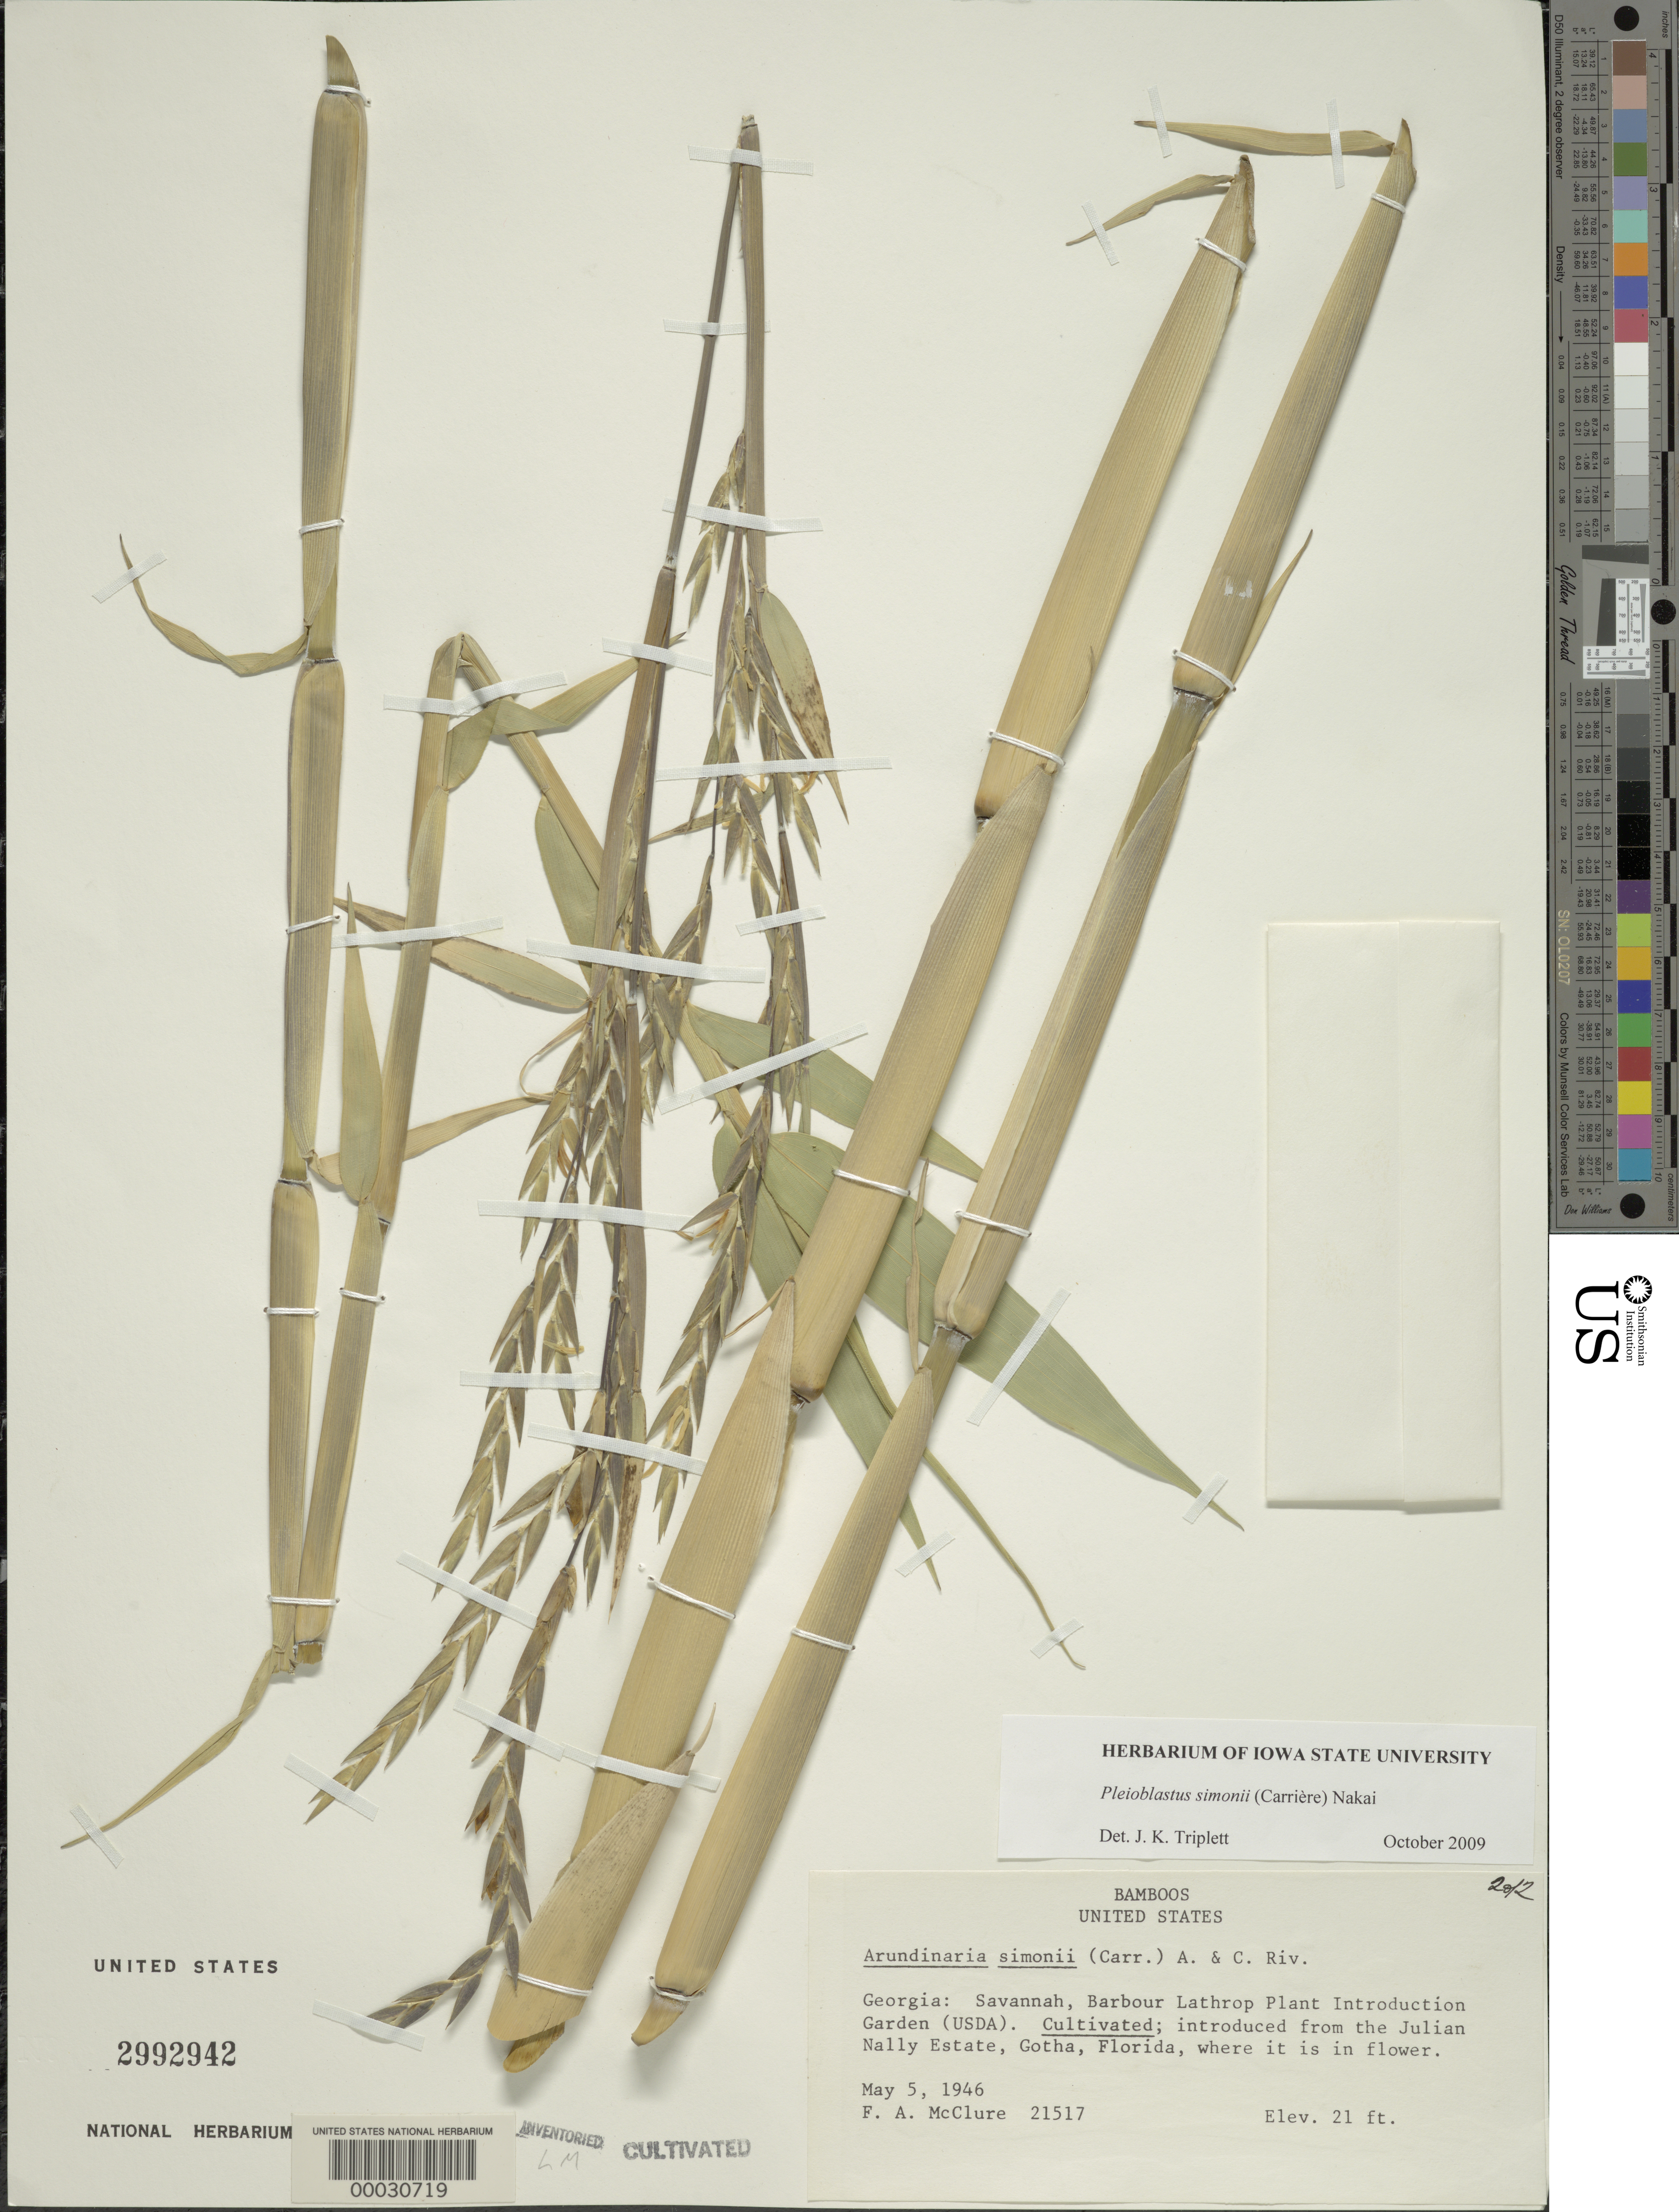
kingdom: Plantae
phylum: Tracheophyta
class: Liliopsida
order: Poales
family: Poaceae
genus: Pleioblastus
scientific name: Pleioblastus simonii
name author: (Carrière) Nakai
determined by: Triplett, J. K.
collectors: F. A. McClure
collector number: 21517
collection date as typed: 05 May 1946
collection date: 1946-05-05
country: United States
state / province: Georgia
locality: Barbour lathrop plant introduction garden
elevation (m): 6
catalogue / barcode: US 2992942